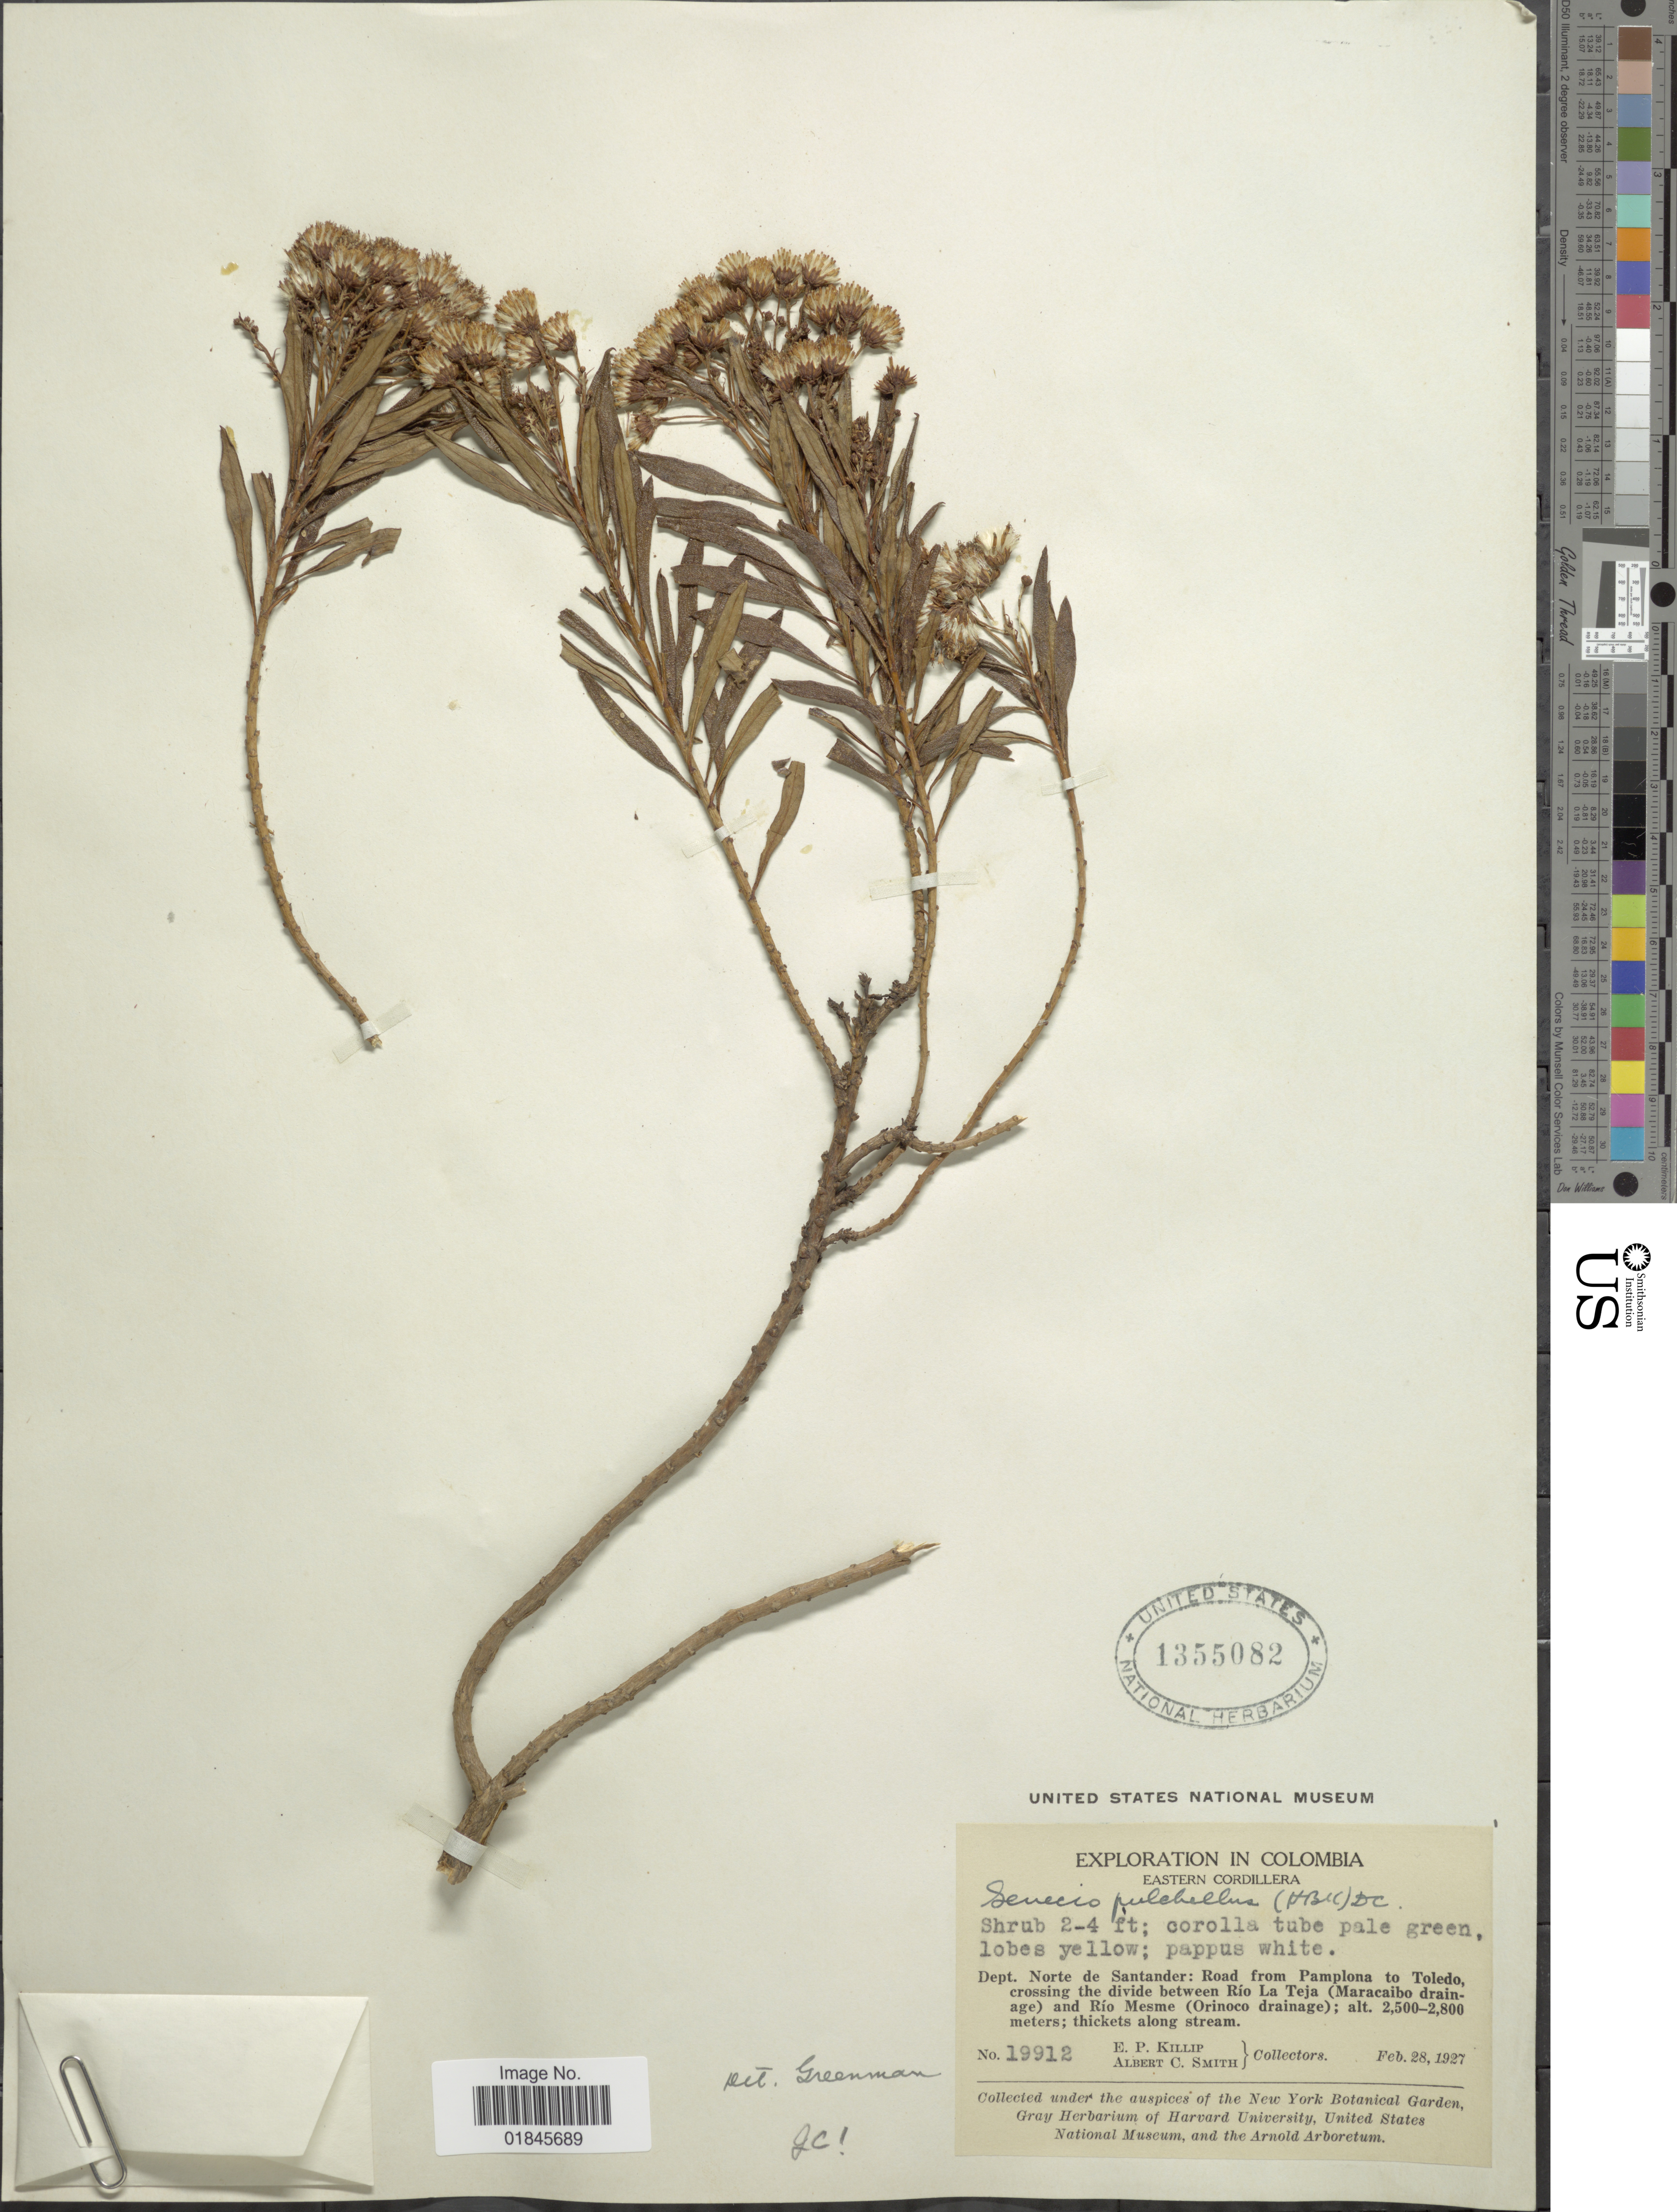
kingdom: Plantae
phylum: Tracheophyta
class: Magnoliopsida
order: Asterales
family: Asteraceae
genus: Pentacalia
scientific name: Pentacalia pulchella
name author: (Kunth) Cuatrec.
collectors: E. P. Killip & A. C. Smith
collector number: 19912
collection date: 1927-02-28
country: Colombia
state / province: Norte de Santander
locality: Eastern Cordillera. Dept. Norte de Santander: Road from Pamplona to Toledo, crossing the divide between Río L aTeja (Marqacaibo drainage) and Río Mesme (Orinoco drainage)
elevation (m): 2500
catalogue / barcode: US 1355082